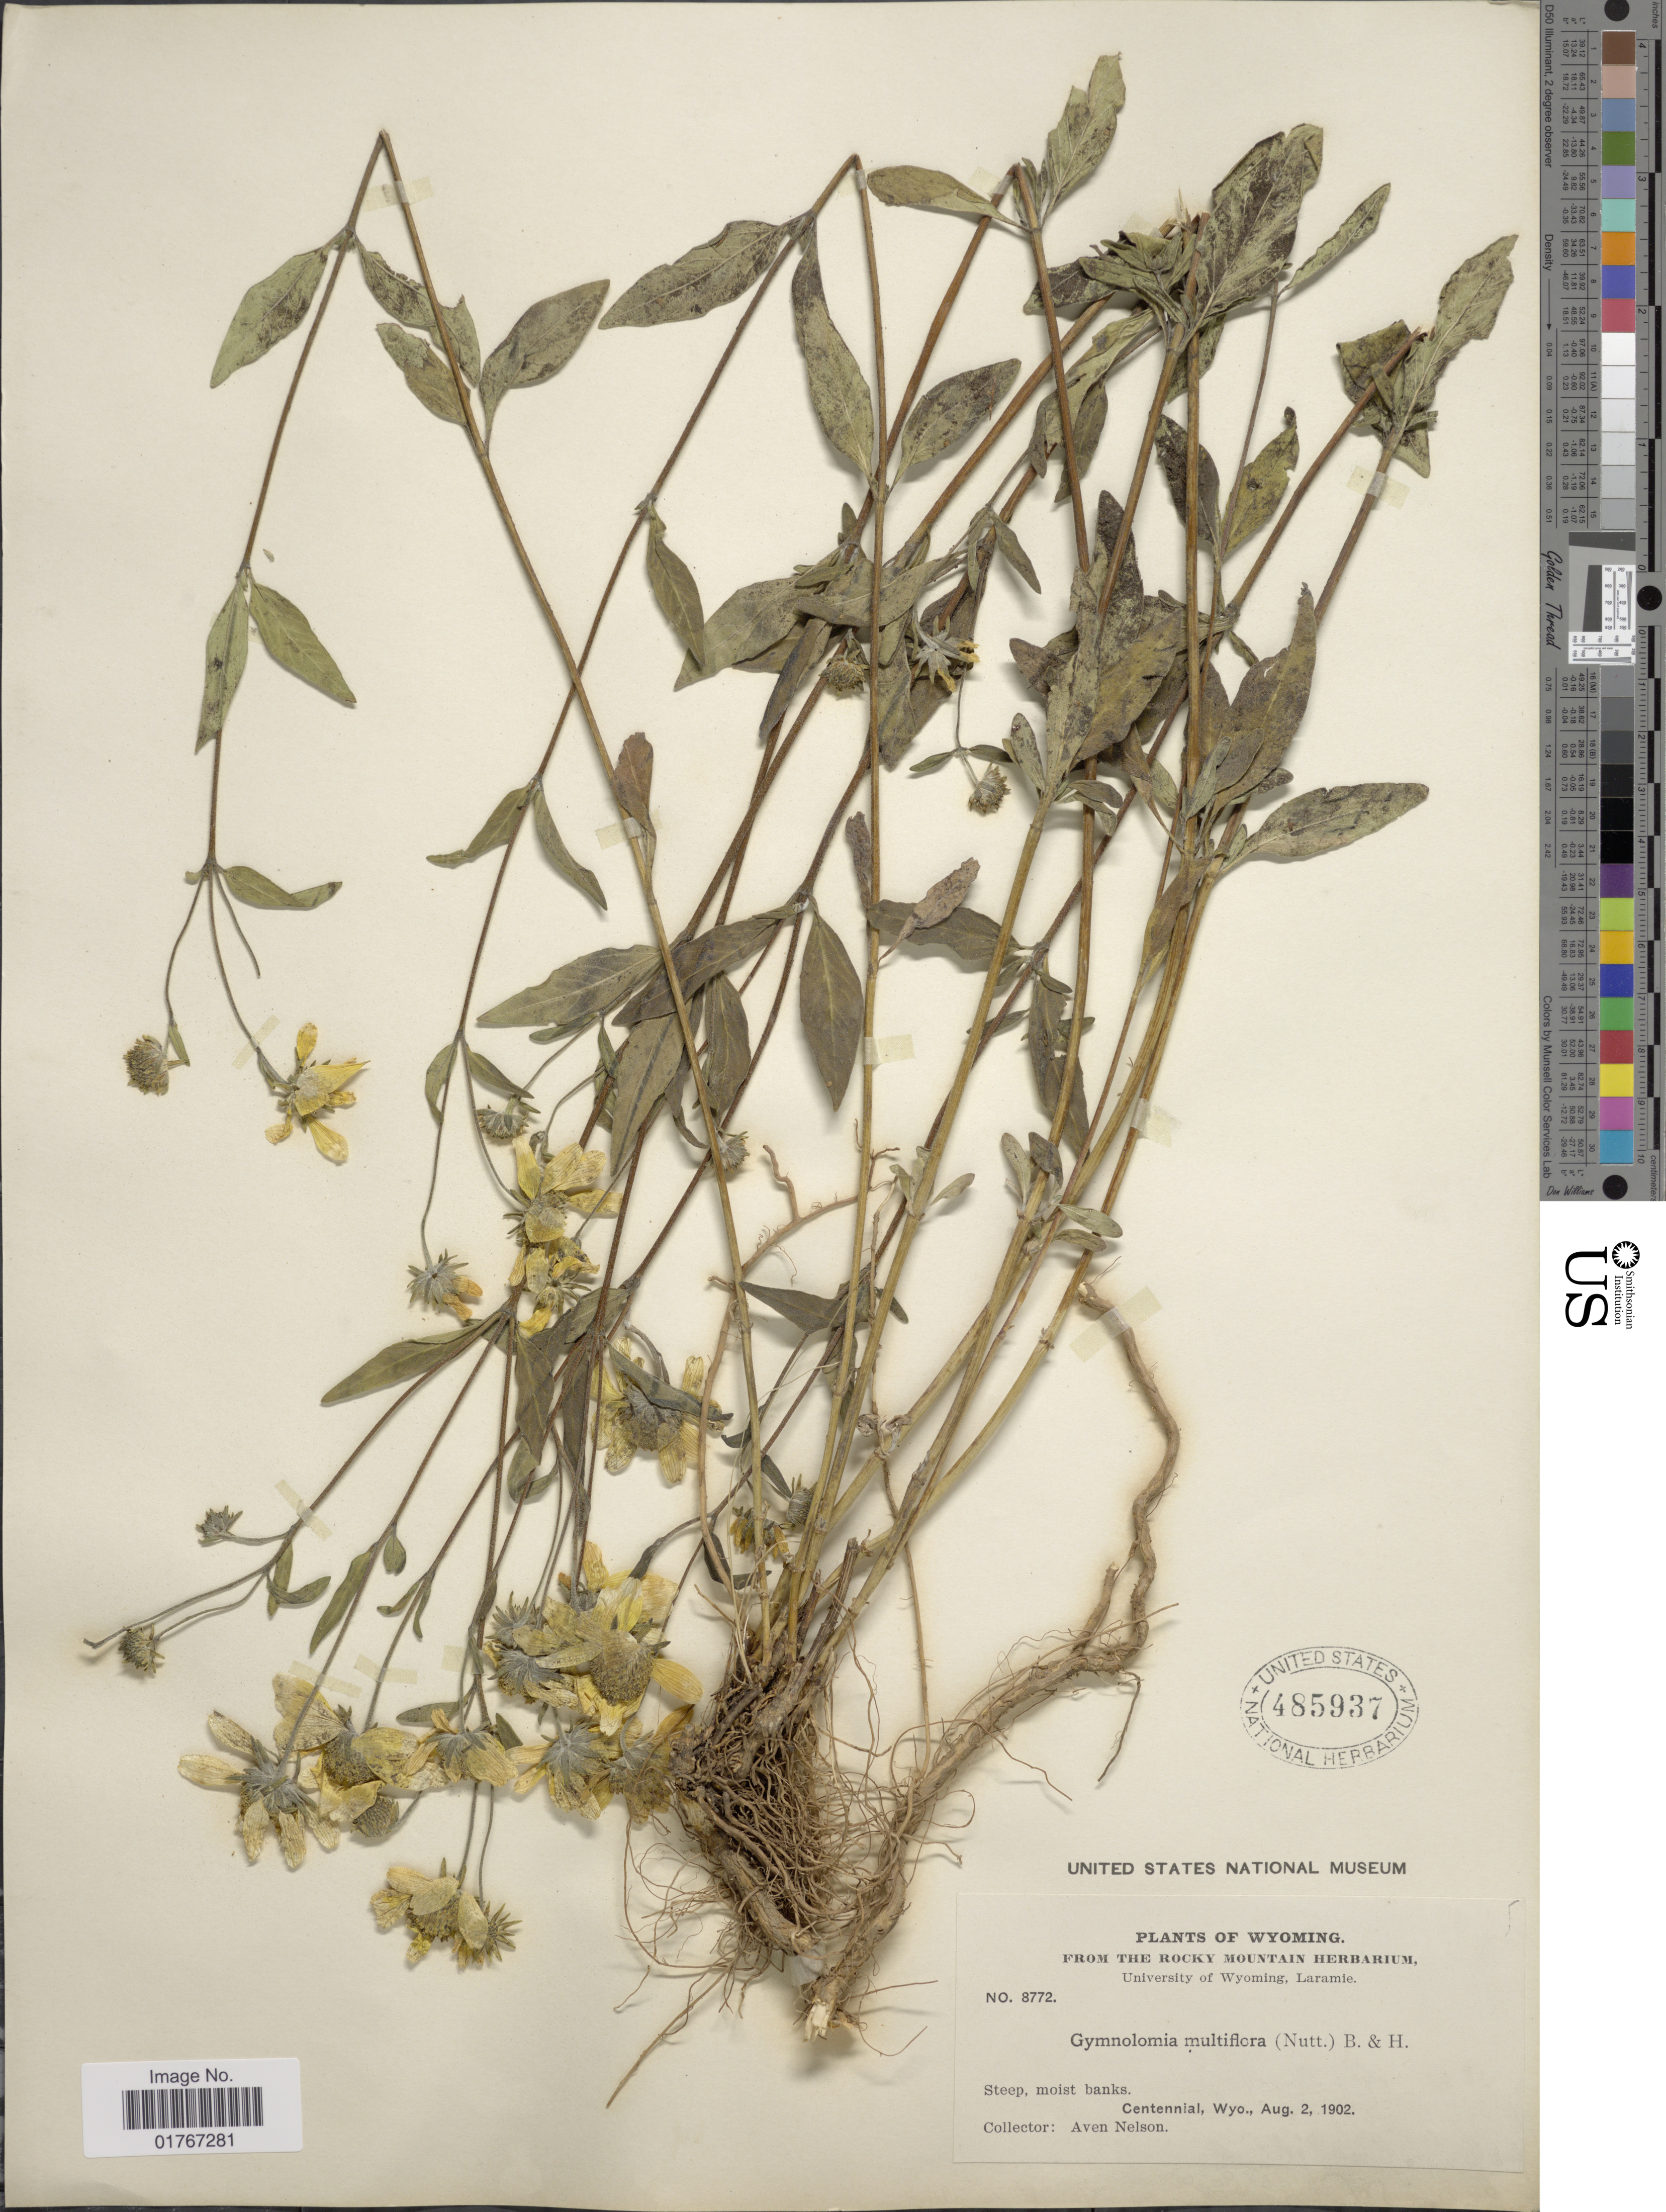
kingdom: Plantae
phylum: Tracheophyta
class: Magnoliopsida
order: Asterales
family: Asteraceae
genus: Heliomeris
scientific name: Heliomeris multiflora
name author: Nutt.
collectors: A. Nelson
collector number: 8772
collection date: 1902-08-02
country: United States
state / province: Wyoming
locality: Steep, moist banks. Centennial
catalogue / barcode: US 485937